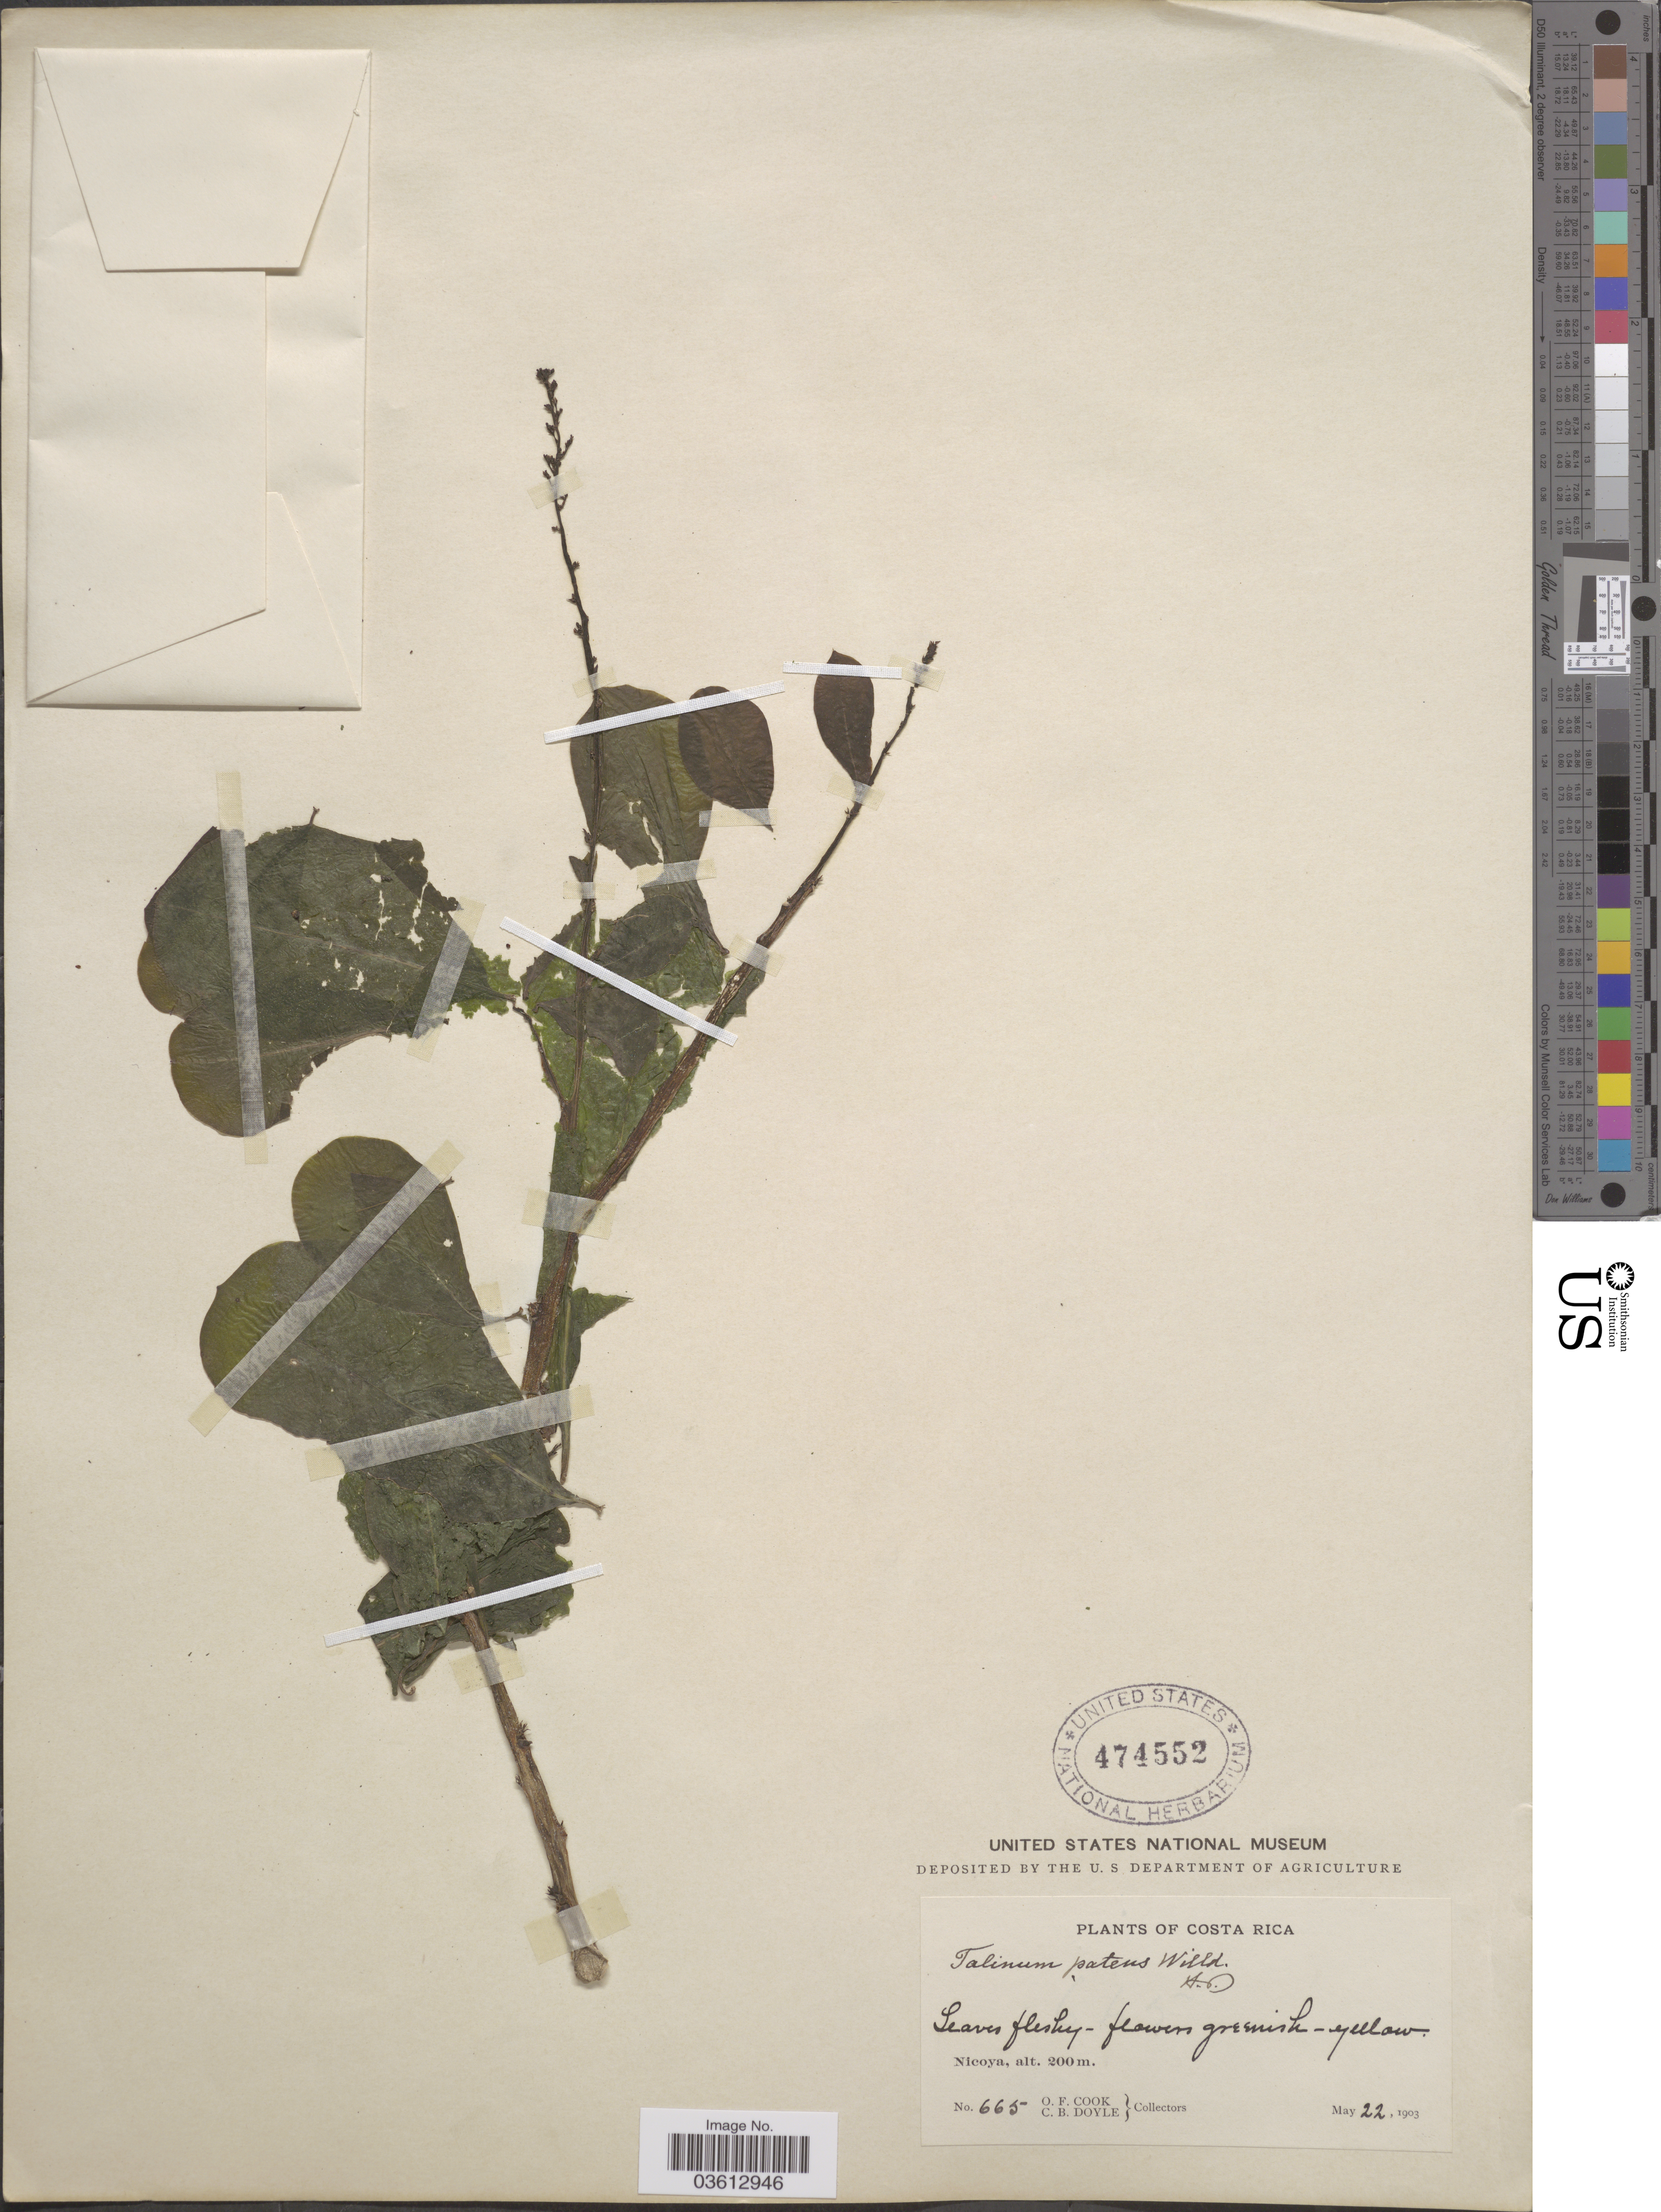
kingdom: Plantae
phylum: Tracheophyta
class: Magnoliopsida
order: Caryophyllales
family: Talinaceae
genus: Talinum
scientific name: Talinum paniculatum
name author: (Jacq.) Gaertn.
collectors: O. F. Cook & C. Doyle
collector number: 665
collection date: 1903-05-22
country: Costa Rica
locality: Nicoya.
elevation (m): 200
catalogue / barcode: US 474552